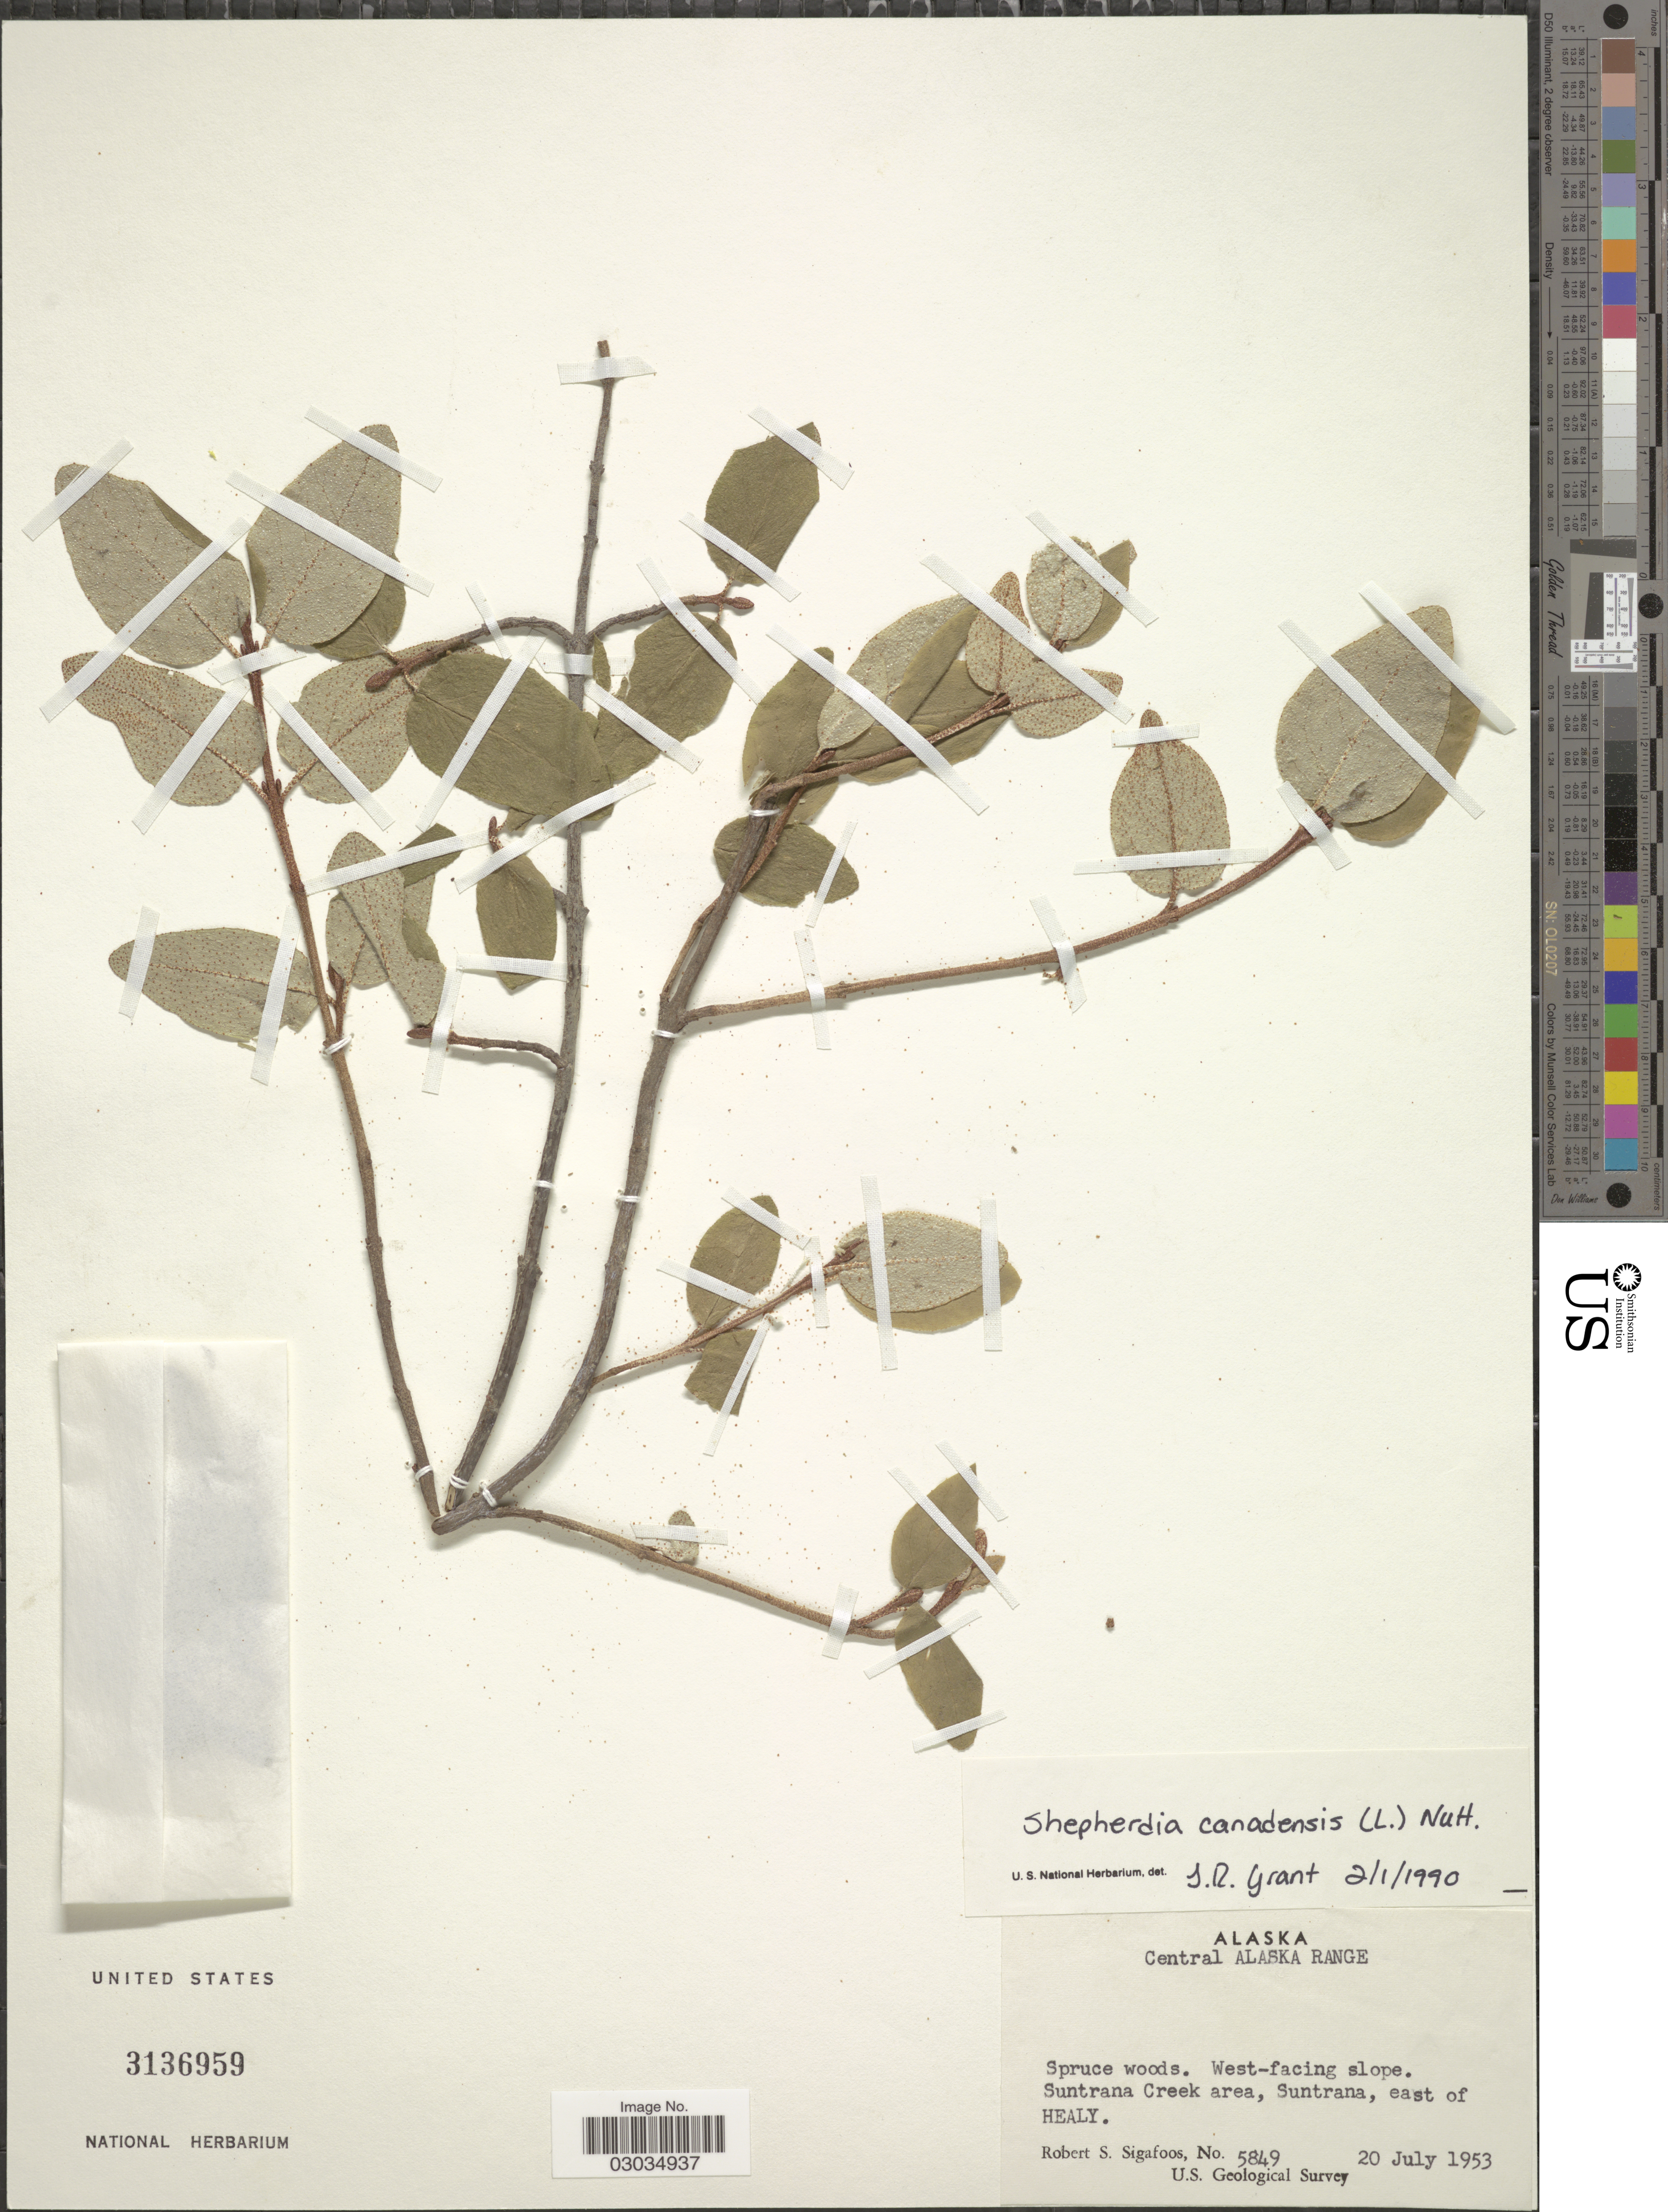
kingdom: Plantae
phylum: Tracheophyta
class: Magnoliopsida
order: Rosales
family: Elaeagnaceae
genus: Shepherdia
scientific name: Shepherdia canadensis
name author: (L.) Nutt.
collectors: R. Sigafoos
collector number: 5849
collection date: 1953-07-20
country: United States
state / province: Alaska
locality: Central Alaska Range, West-facing slope, Suntrana Creek area, Suntrana, east of Healy.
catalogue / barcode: US 3136959